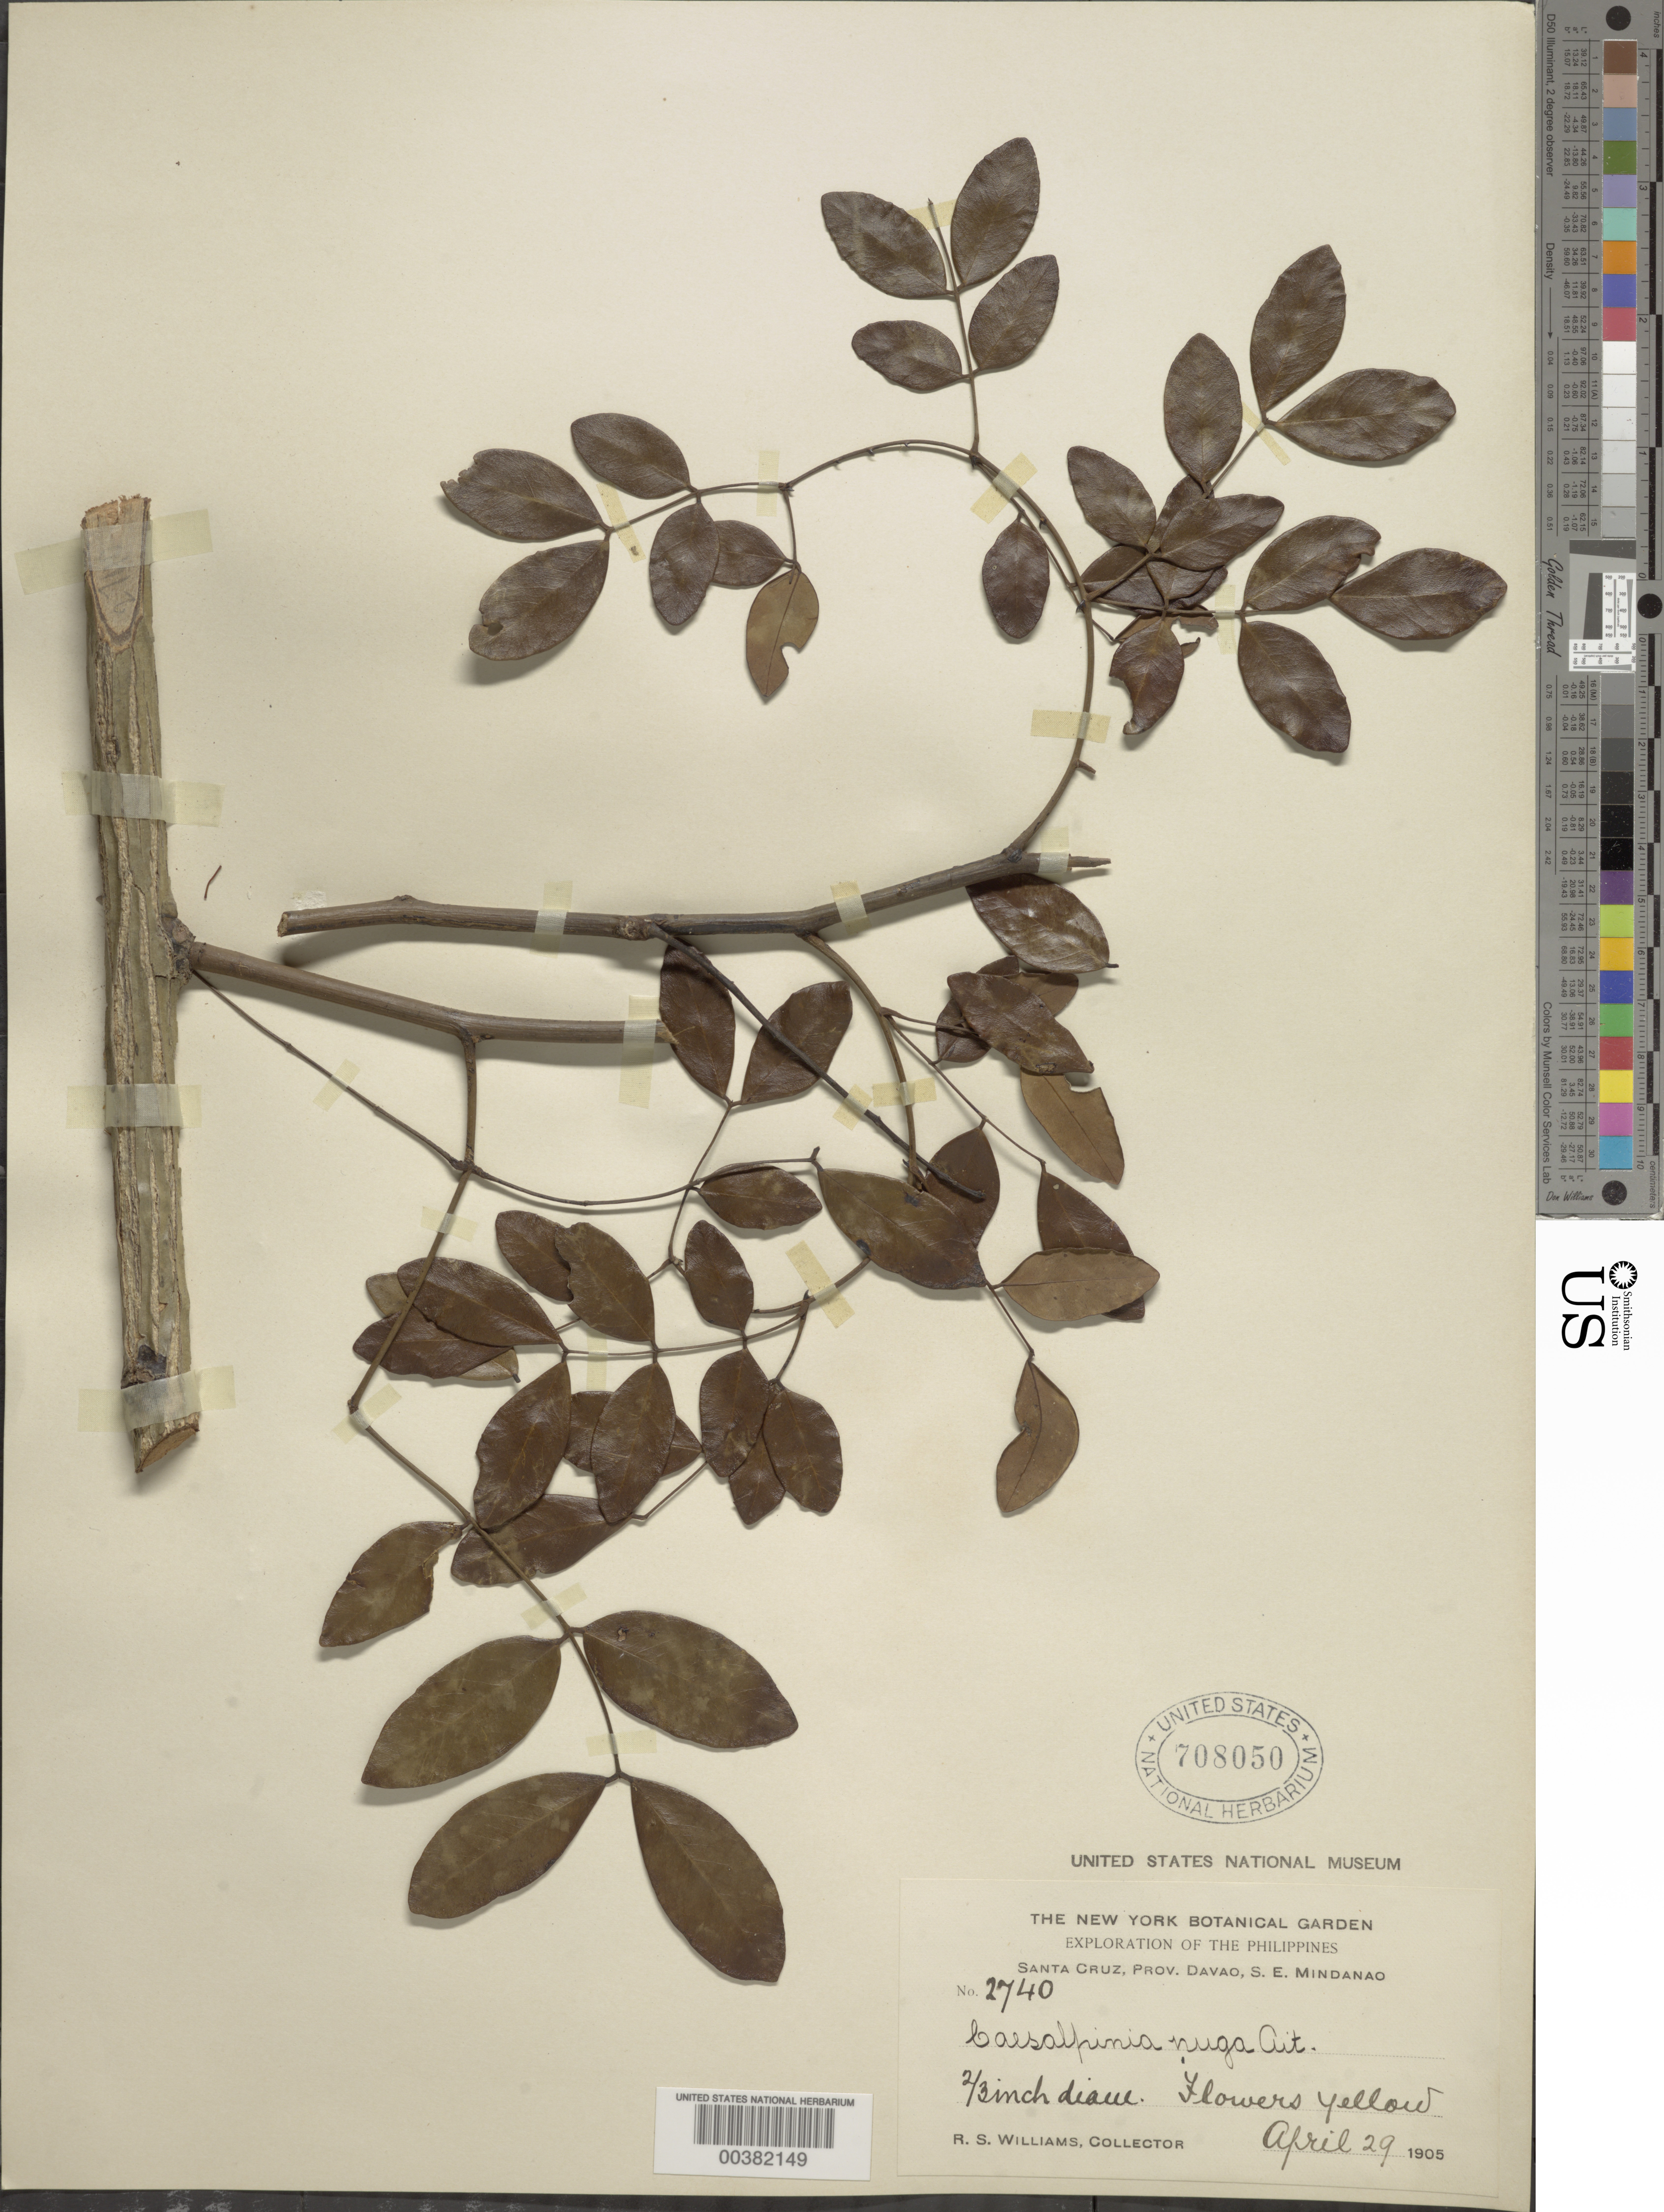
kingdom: Plantae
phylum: Tracheophyta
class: Magnoliopsida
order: Fabales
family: Fabaceae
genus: Ticanto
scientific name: Ticanto crista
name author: (L.) R. Clark & Gagnon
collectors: R. S. Williams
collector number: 2740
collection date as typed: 29 Apr 1905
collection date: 1905-04-29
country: Philippines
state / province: Davao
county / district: Davao del Norte / Davao del Sur / Davao Oriental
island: Mindanao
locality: Santa cruz, prov. Davao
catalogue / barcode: US 708050